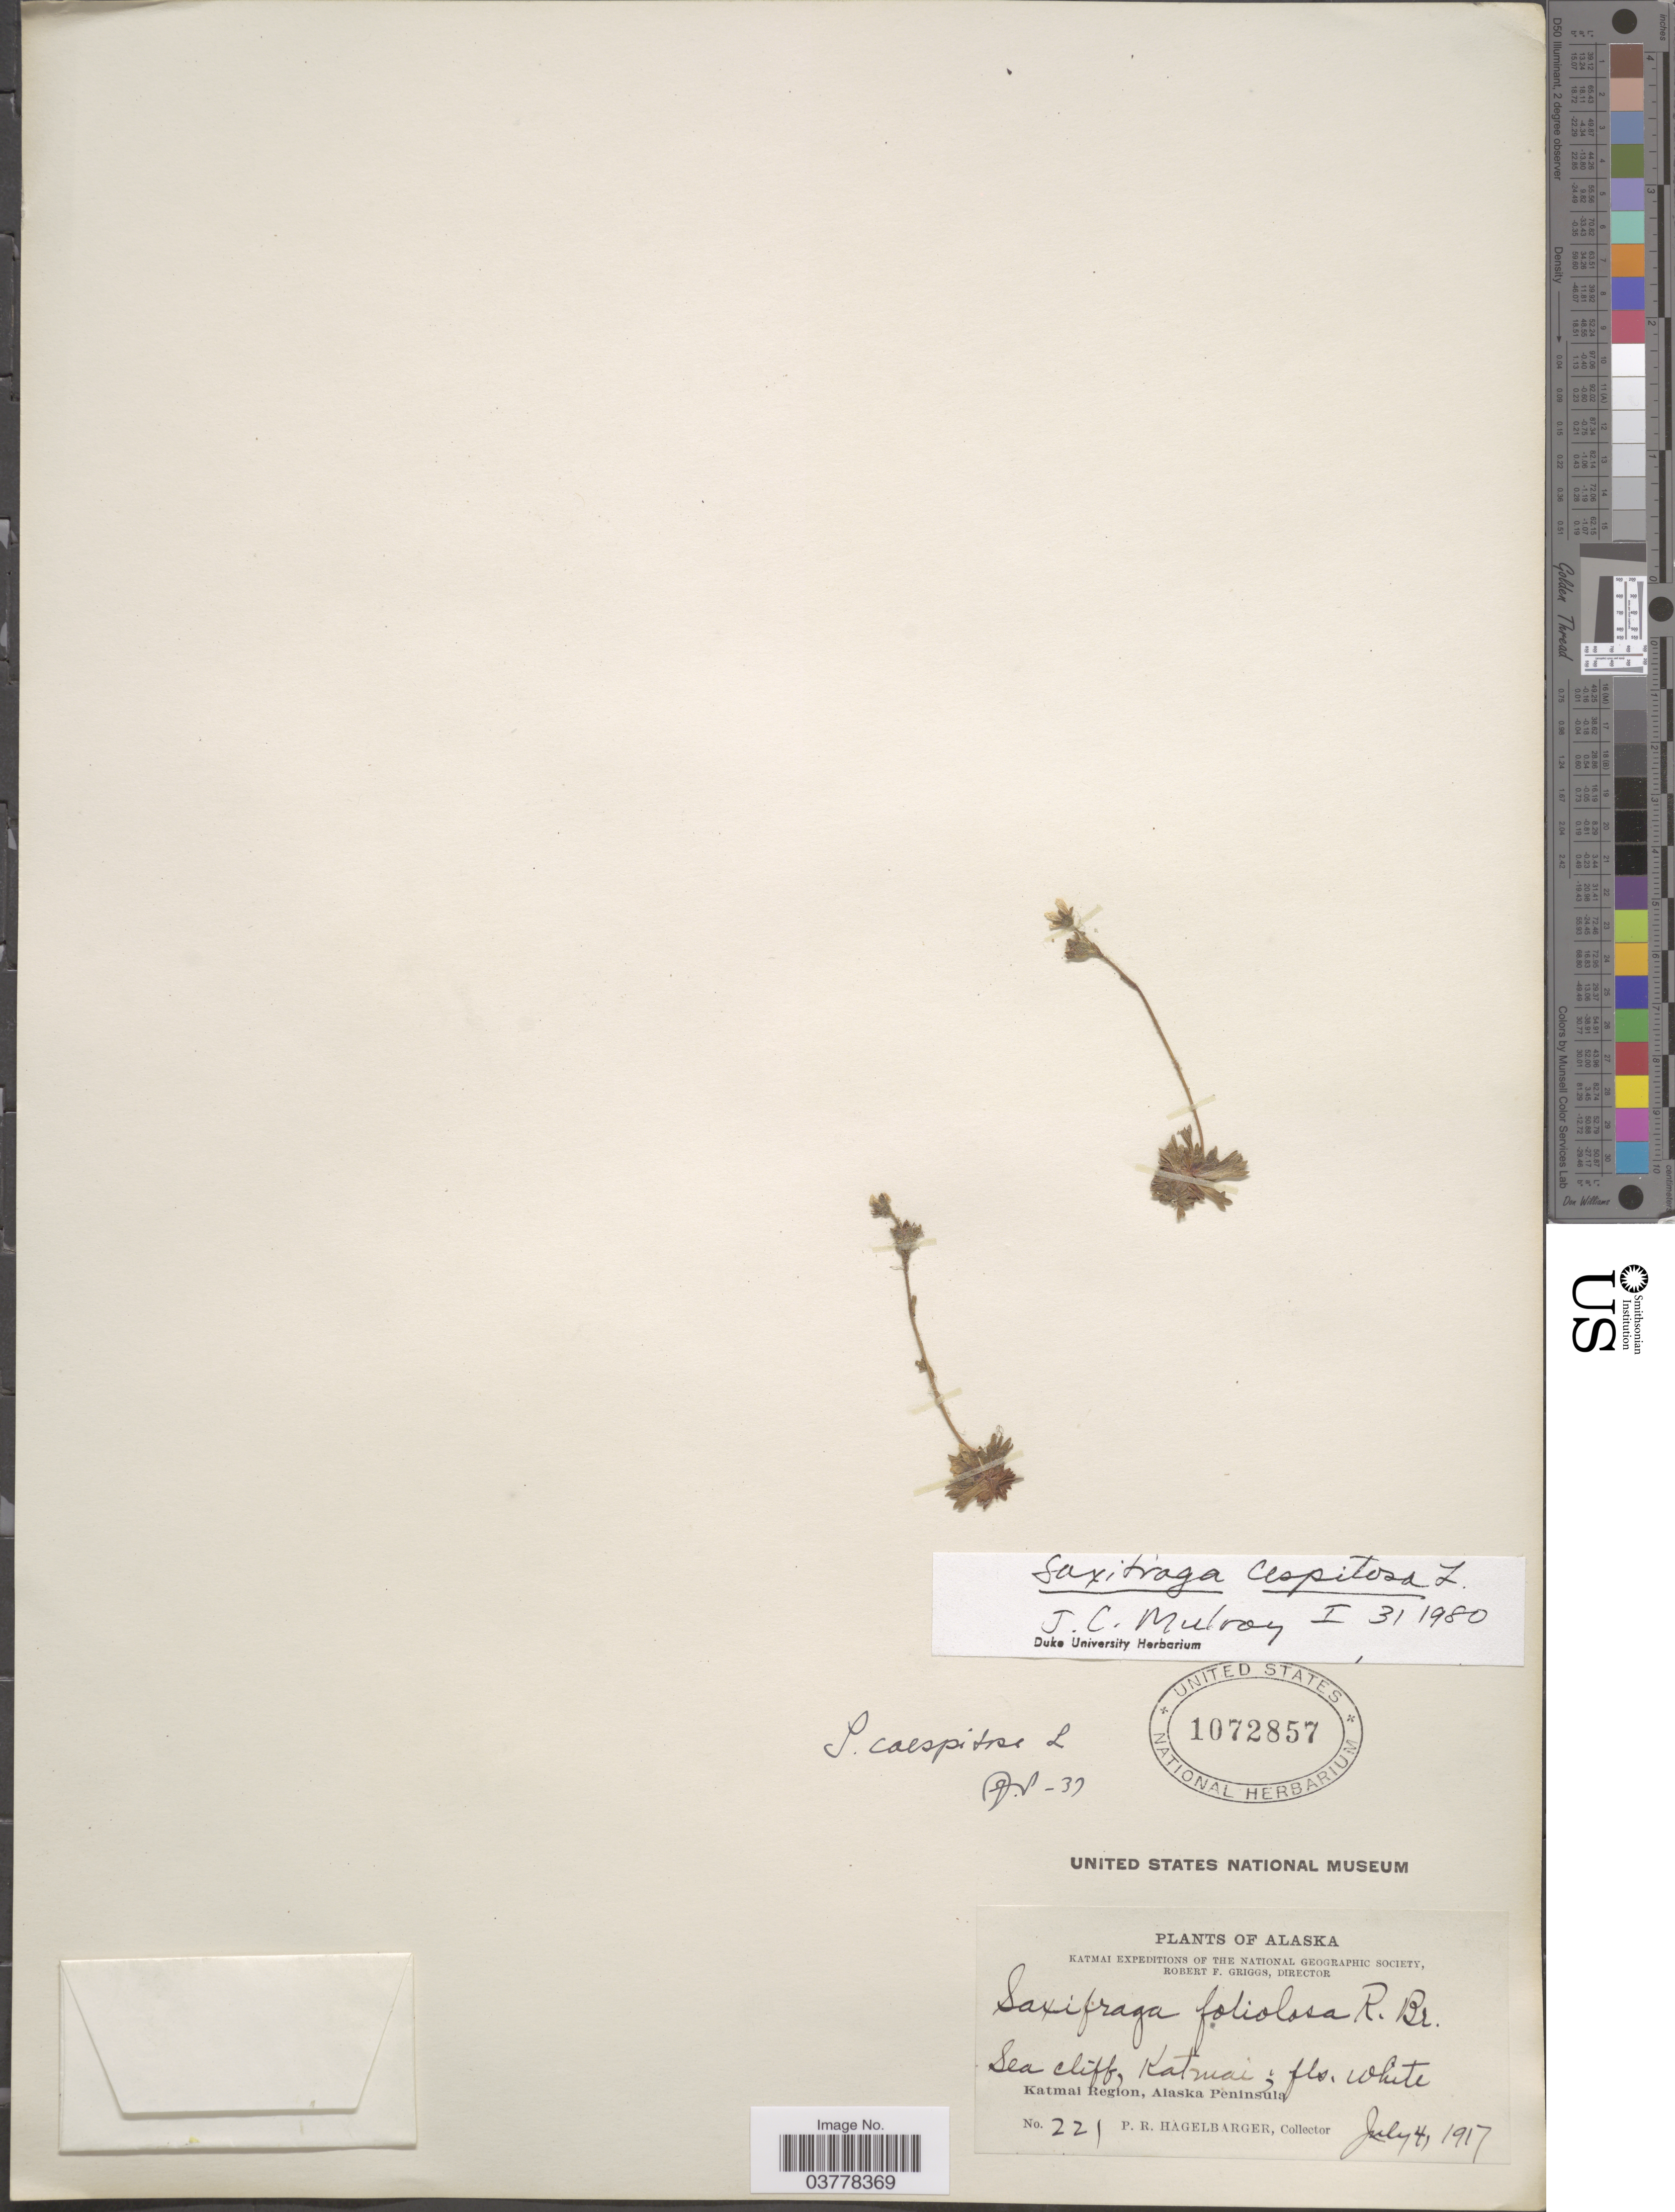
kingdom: Plantae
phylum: Tracheophyta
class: Magnoliopsida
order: Saxifragales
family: Saxifragaceae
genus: Saxifraga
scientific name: Saxifraga caespitosa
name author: L.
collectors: P. Hagelbarger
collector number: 221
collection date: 1917-07-04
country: United States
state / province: Alaska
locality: Katmai. Sea Cliff. Katmai Region, Alaska Peninsula.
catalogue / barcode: US 1072857